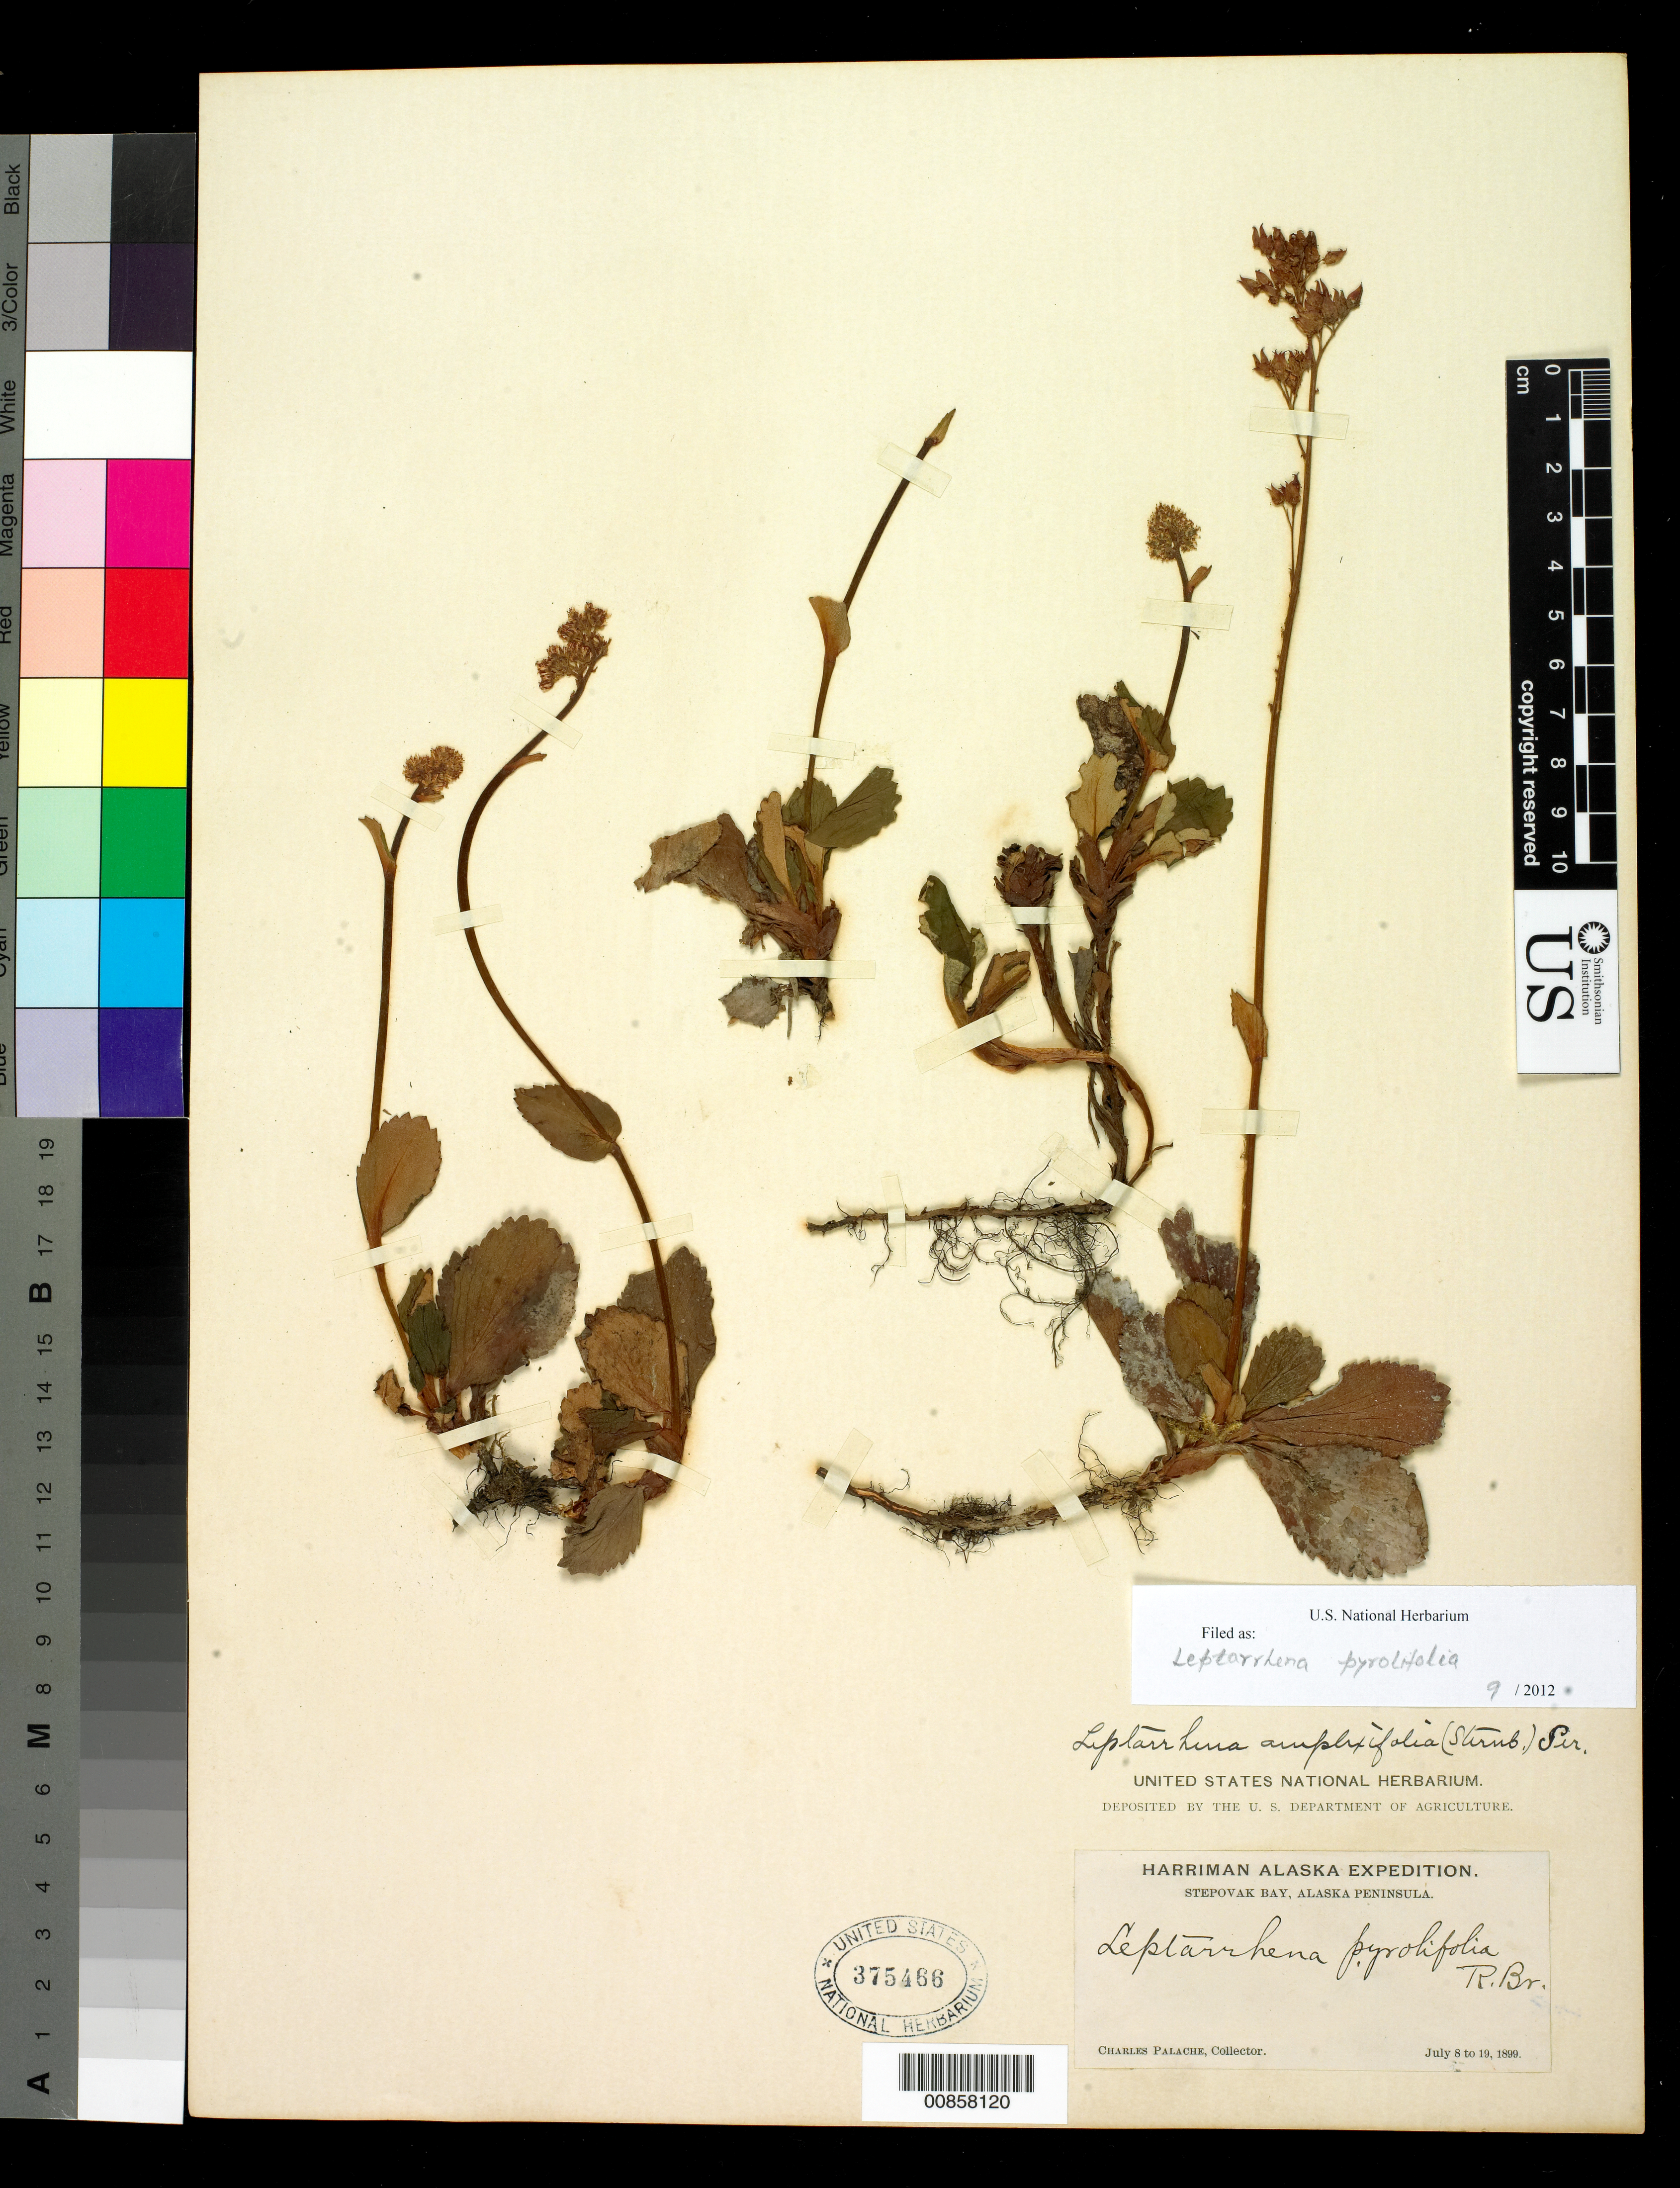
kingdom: Plantae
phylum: Tracheophyta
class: Magnoliopsida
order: Saxifragales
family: Saxifragaceae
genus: Leptarrhena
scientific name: Leptarrhena pyrolifolia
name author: (D. Don) Ser.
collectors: C. Palache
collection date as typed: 08 Jul 1899 to 19 Jul 1899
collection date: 1899-07-08/1899-07-19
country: United States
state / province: Alaska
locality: Stepovak Bay, Alaska Peninsula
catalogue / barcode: US 375466